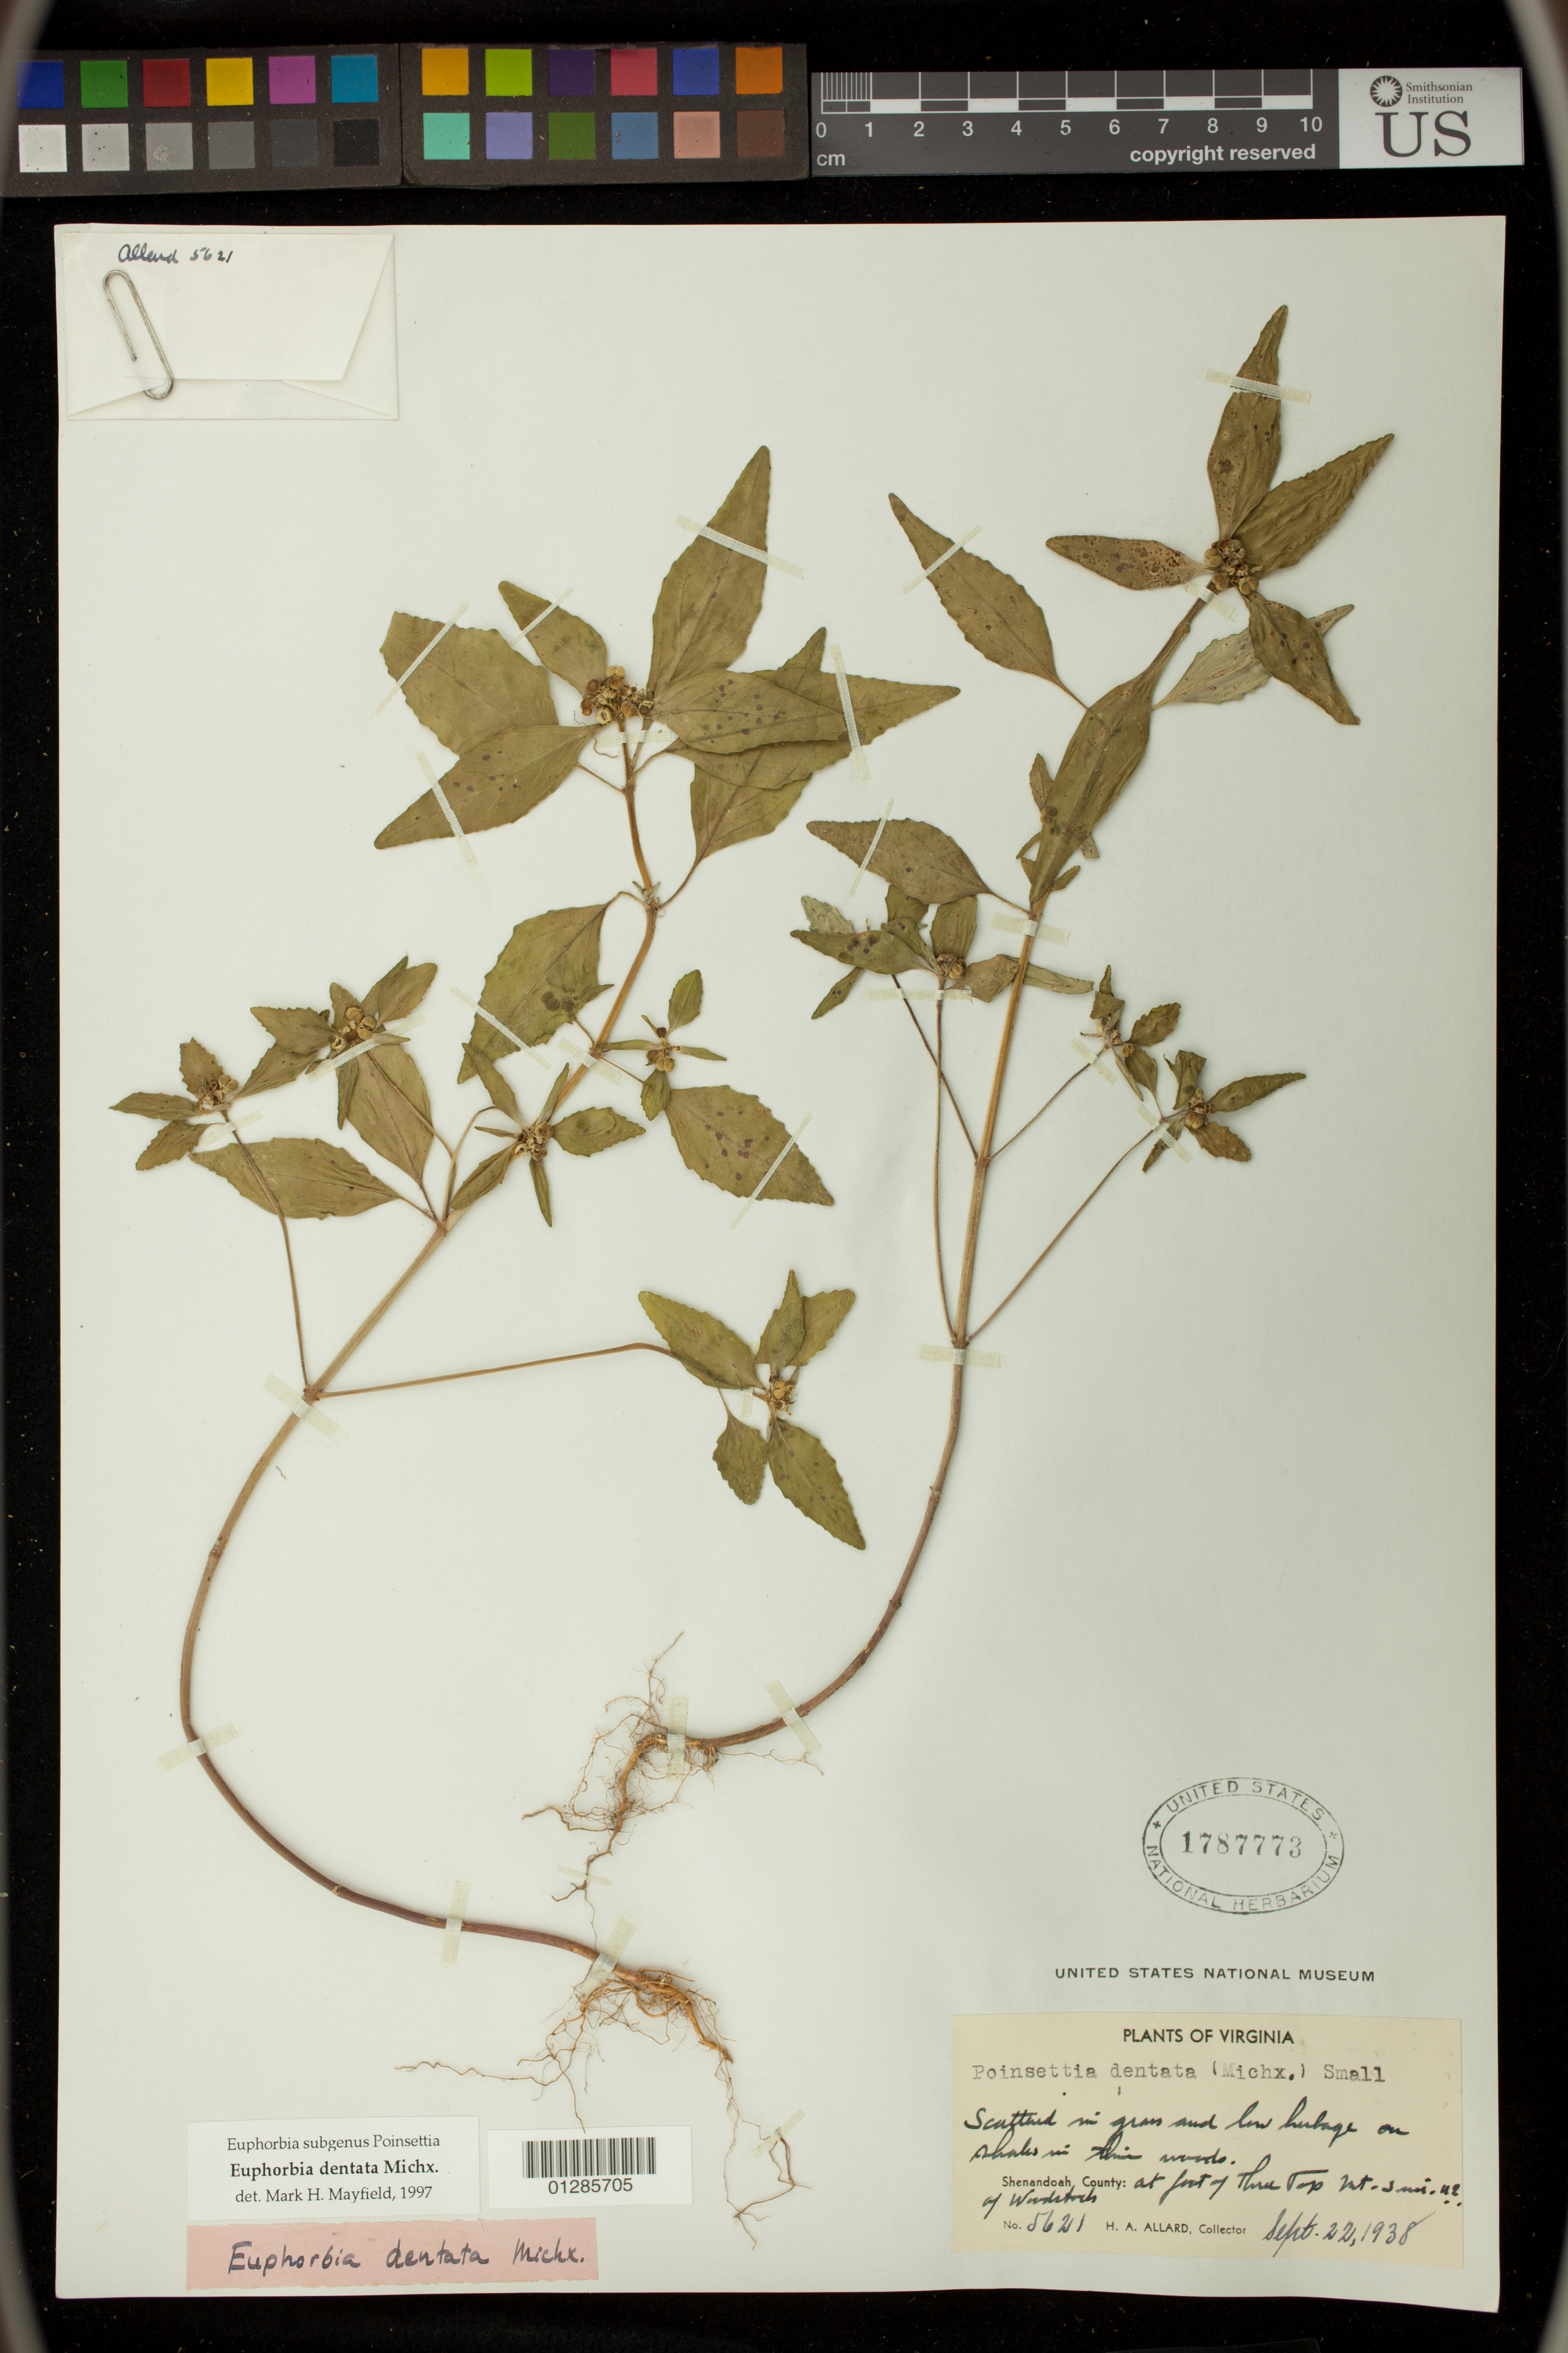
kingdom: Plantae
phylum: Tracheophyta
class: Magnoliopsida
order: Malpighiales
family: Euphorbiaceae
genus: Euphorbia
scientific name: Euphorbia dentata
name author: Michx.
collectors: H. A. Allard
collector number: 5621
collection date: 1938-09-22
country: United States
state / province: Virginia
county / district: Shenandoah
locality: At foot of Three Top Mt, 3 mi. NE of Woodstock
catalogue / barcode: US 1787773